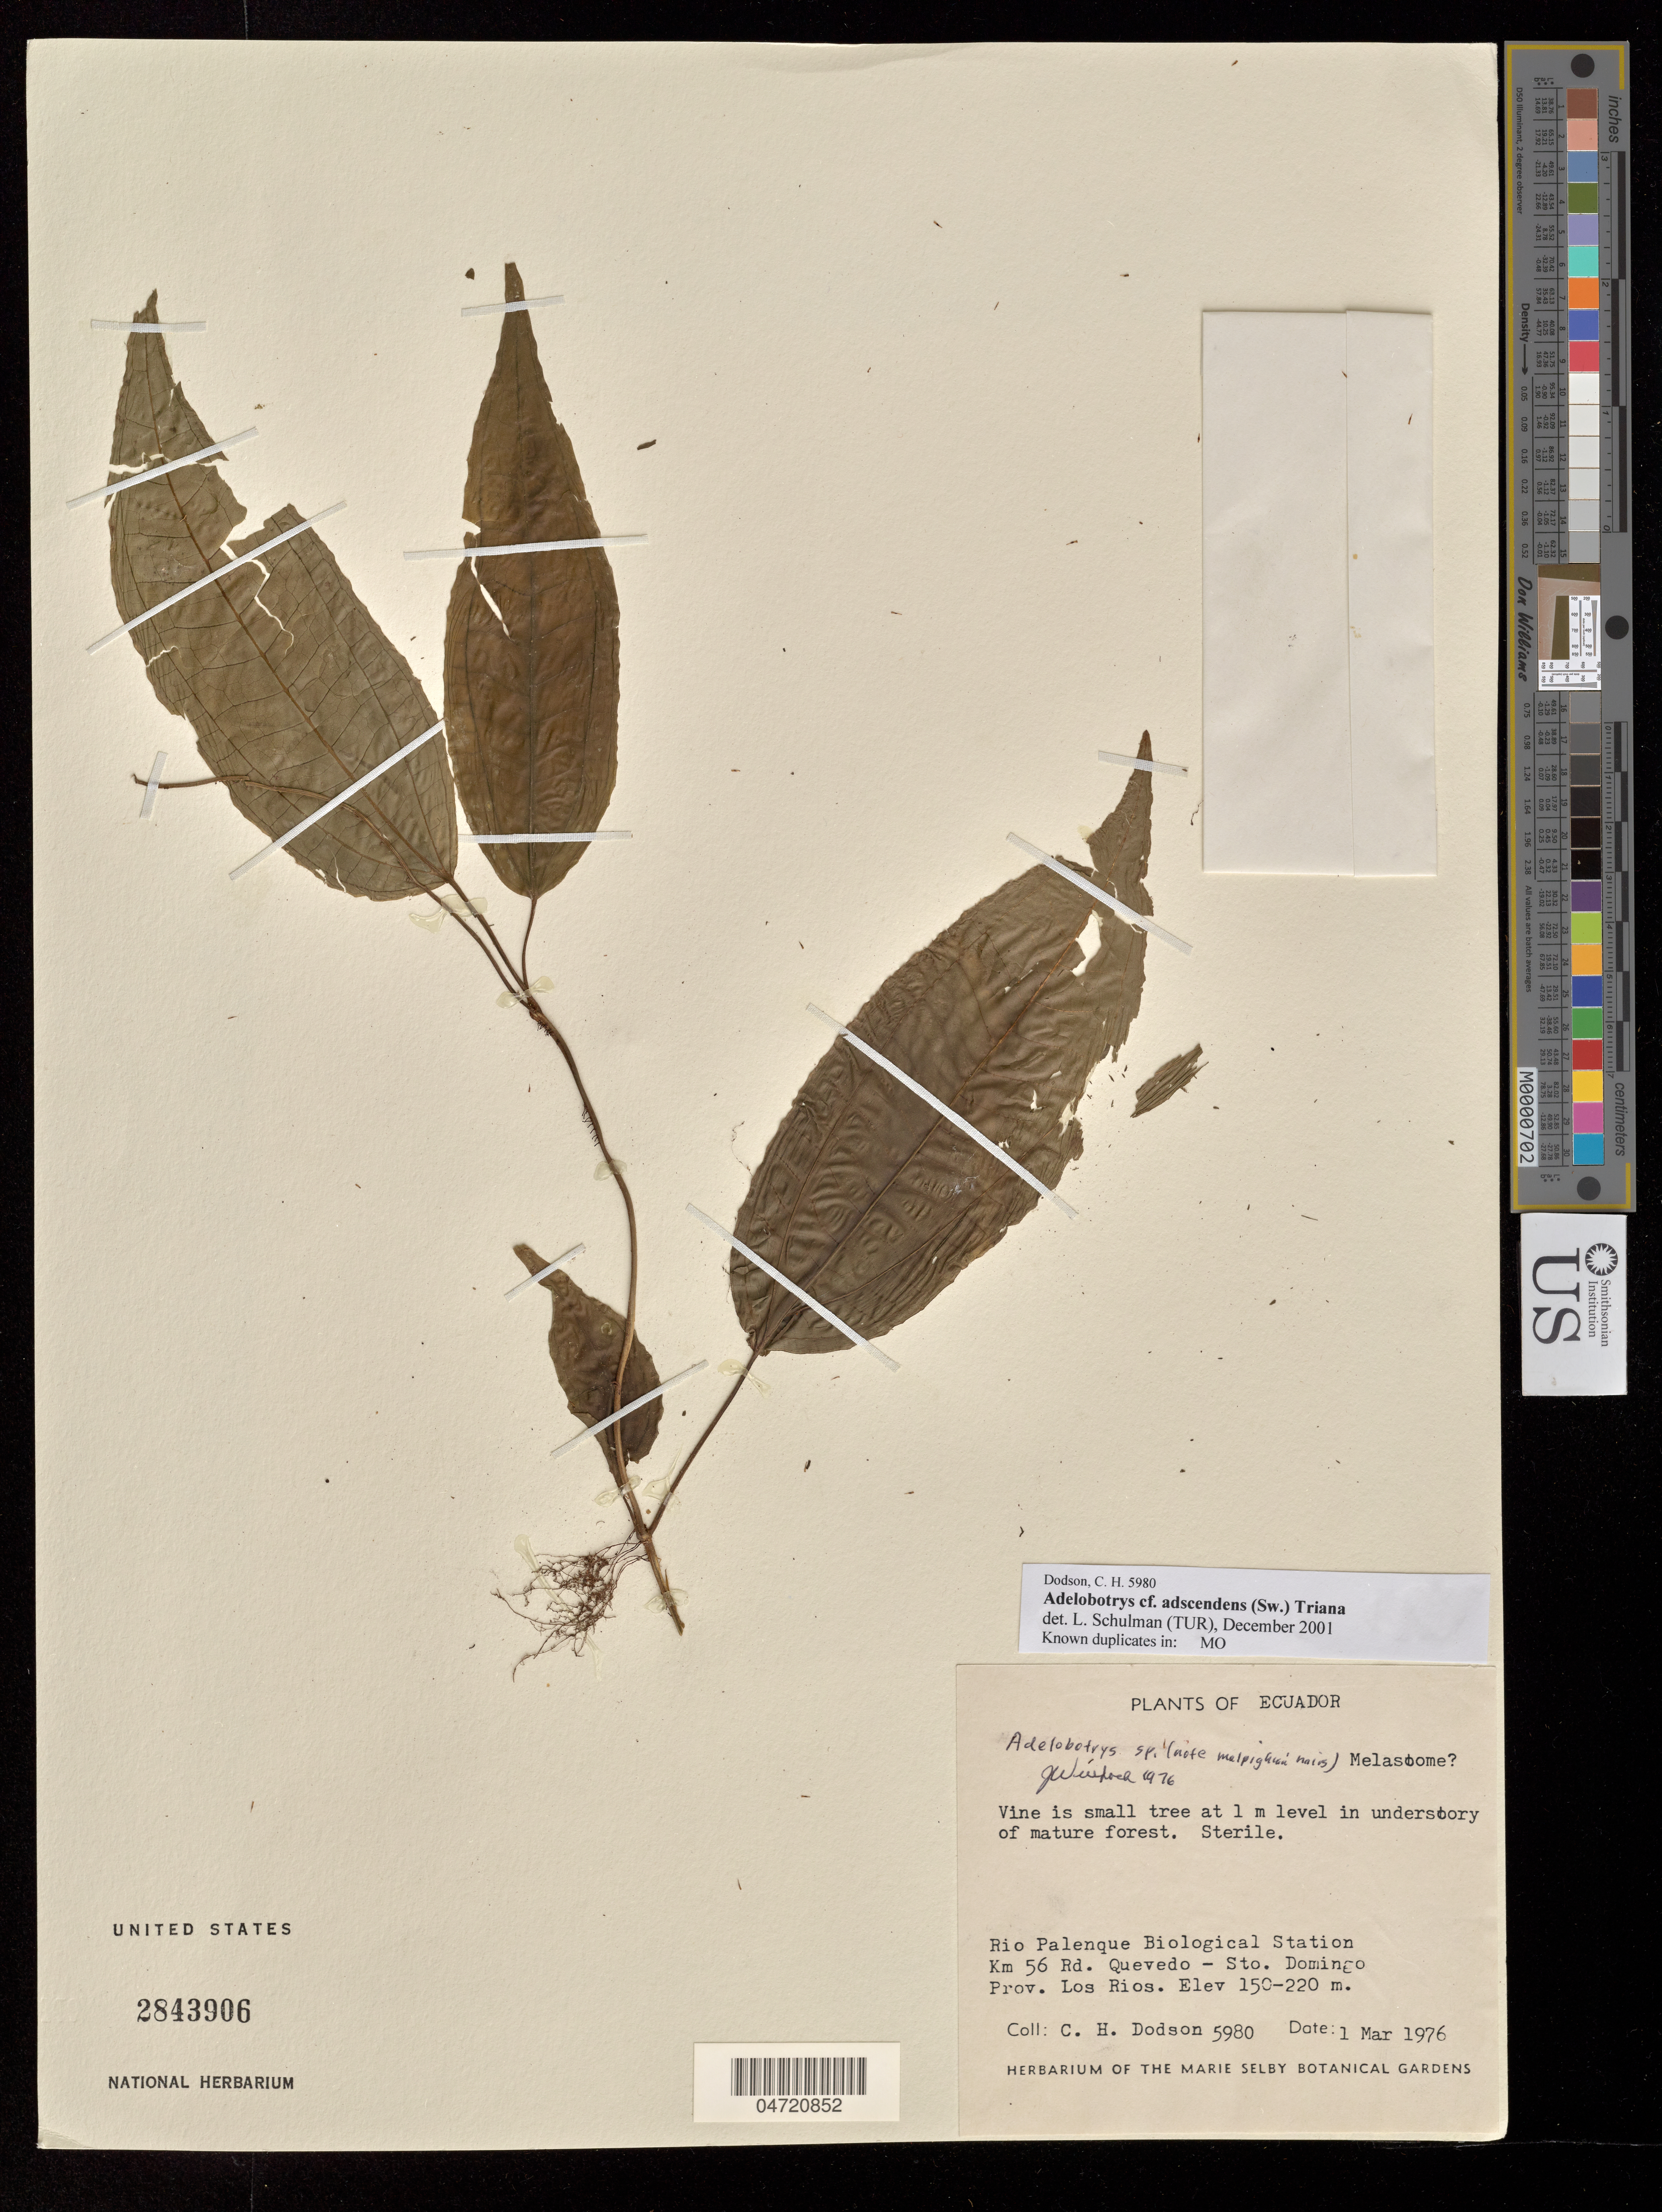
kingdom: Plantae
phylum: Tracheophyta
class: Magnoliopsida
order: Myrtales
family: Melastomataceae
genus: Adelobotrys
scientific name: Adelobotrys adscendens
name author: (Sw.) Triana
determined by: Schulman, Leif, (TUR), University of Turku (FINLAND)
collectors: C. H. Dodson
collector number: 5980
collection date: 1976-03-01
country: Ecuador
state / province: Tsáchilas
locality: Rio Palenque Botanical Station km 56 Rd. Quevedo - Sto. Domingo. Prov. Los Rios.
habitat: Level in understory of mature forest.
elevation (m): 150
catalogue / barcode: US 2843906